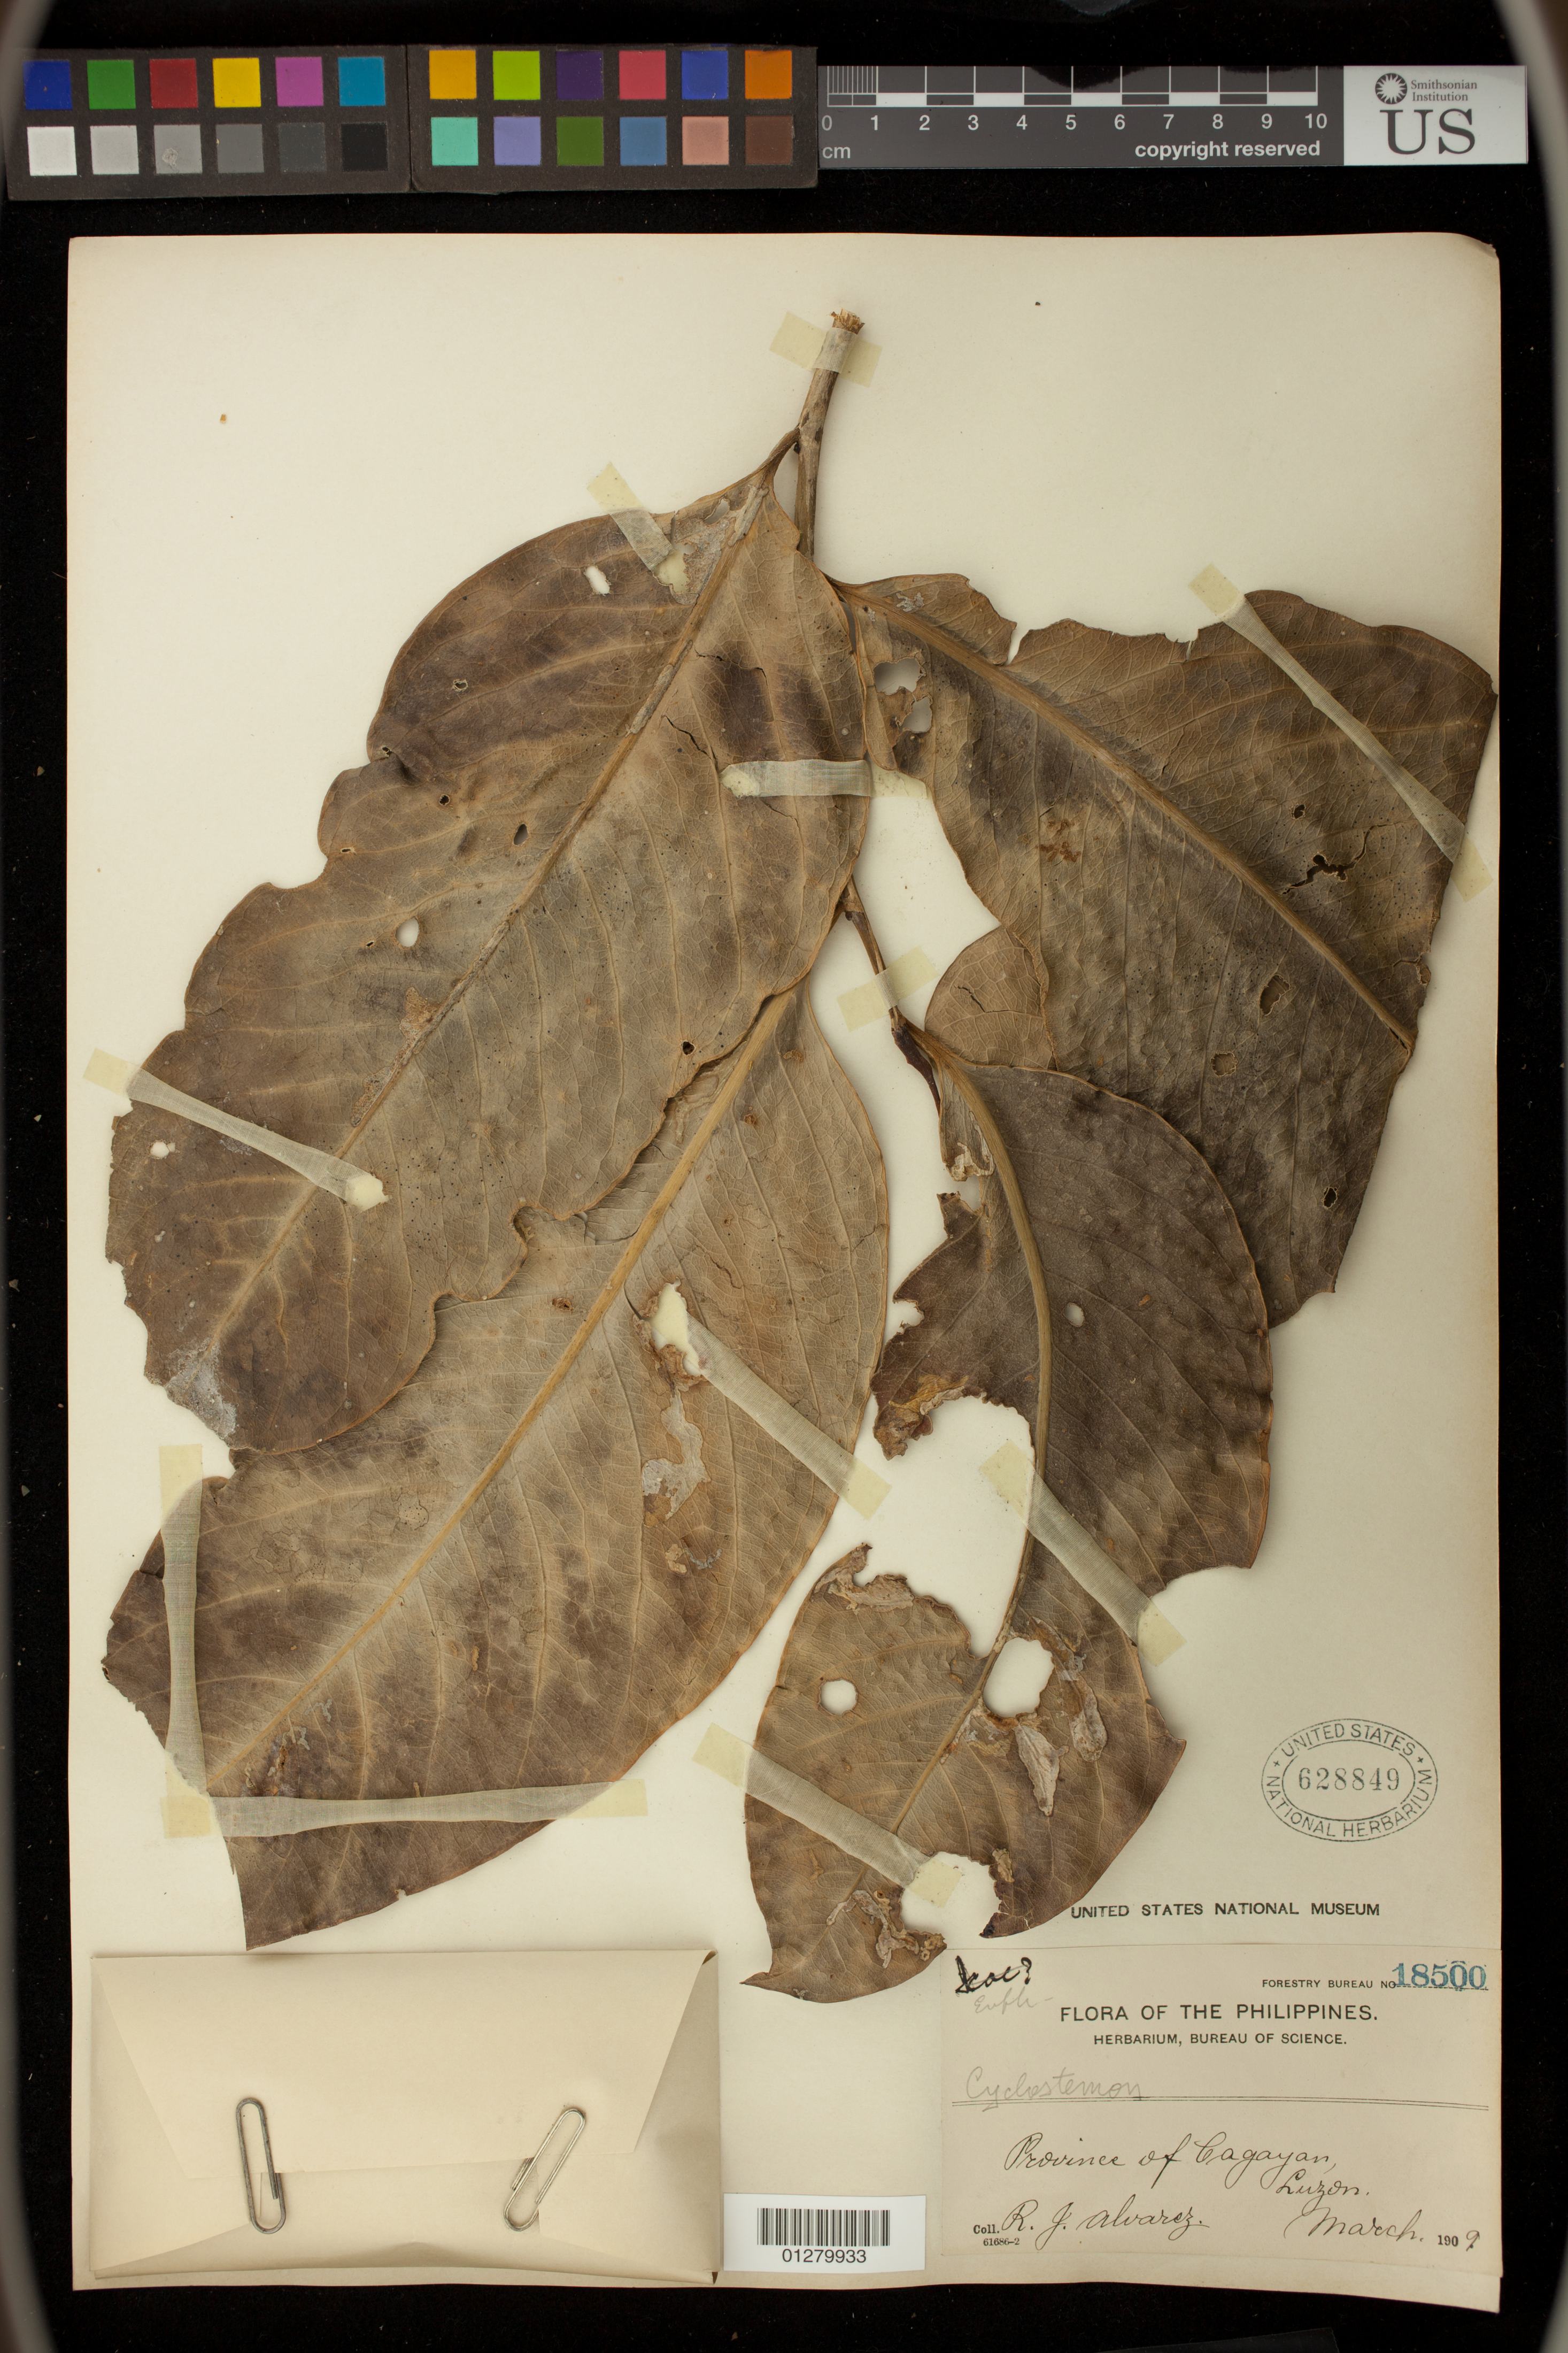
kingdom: Plantae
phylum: Tracheophyta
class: Magnoliopsida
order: Malpighiales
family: Putranjivaceae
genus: Drypetes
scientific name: Drypetes convoluta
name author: Airy Shaw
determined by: Levin, G. A., (CAN), Canadian Museum of Nature (CANADA)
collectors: R. Alvarez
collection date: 1909-03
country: Philippines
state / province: Cagayan Valley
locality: Province of Cagayan, Luzon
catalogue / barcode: US 328849